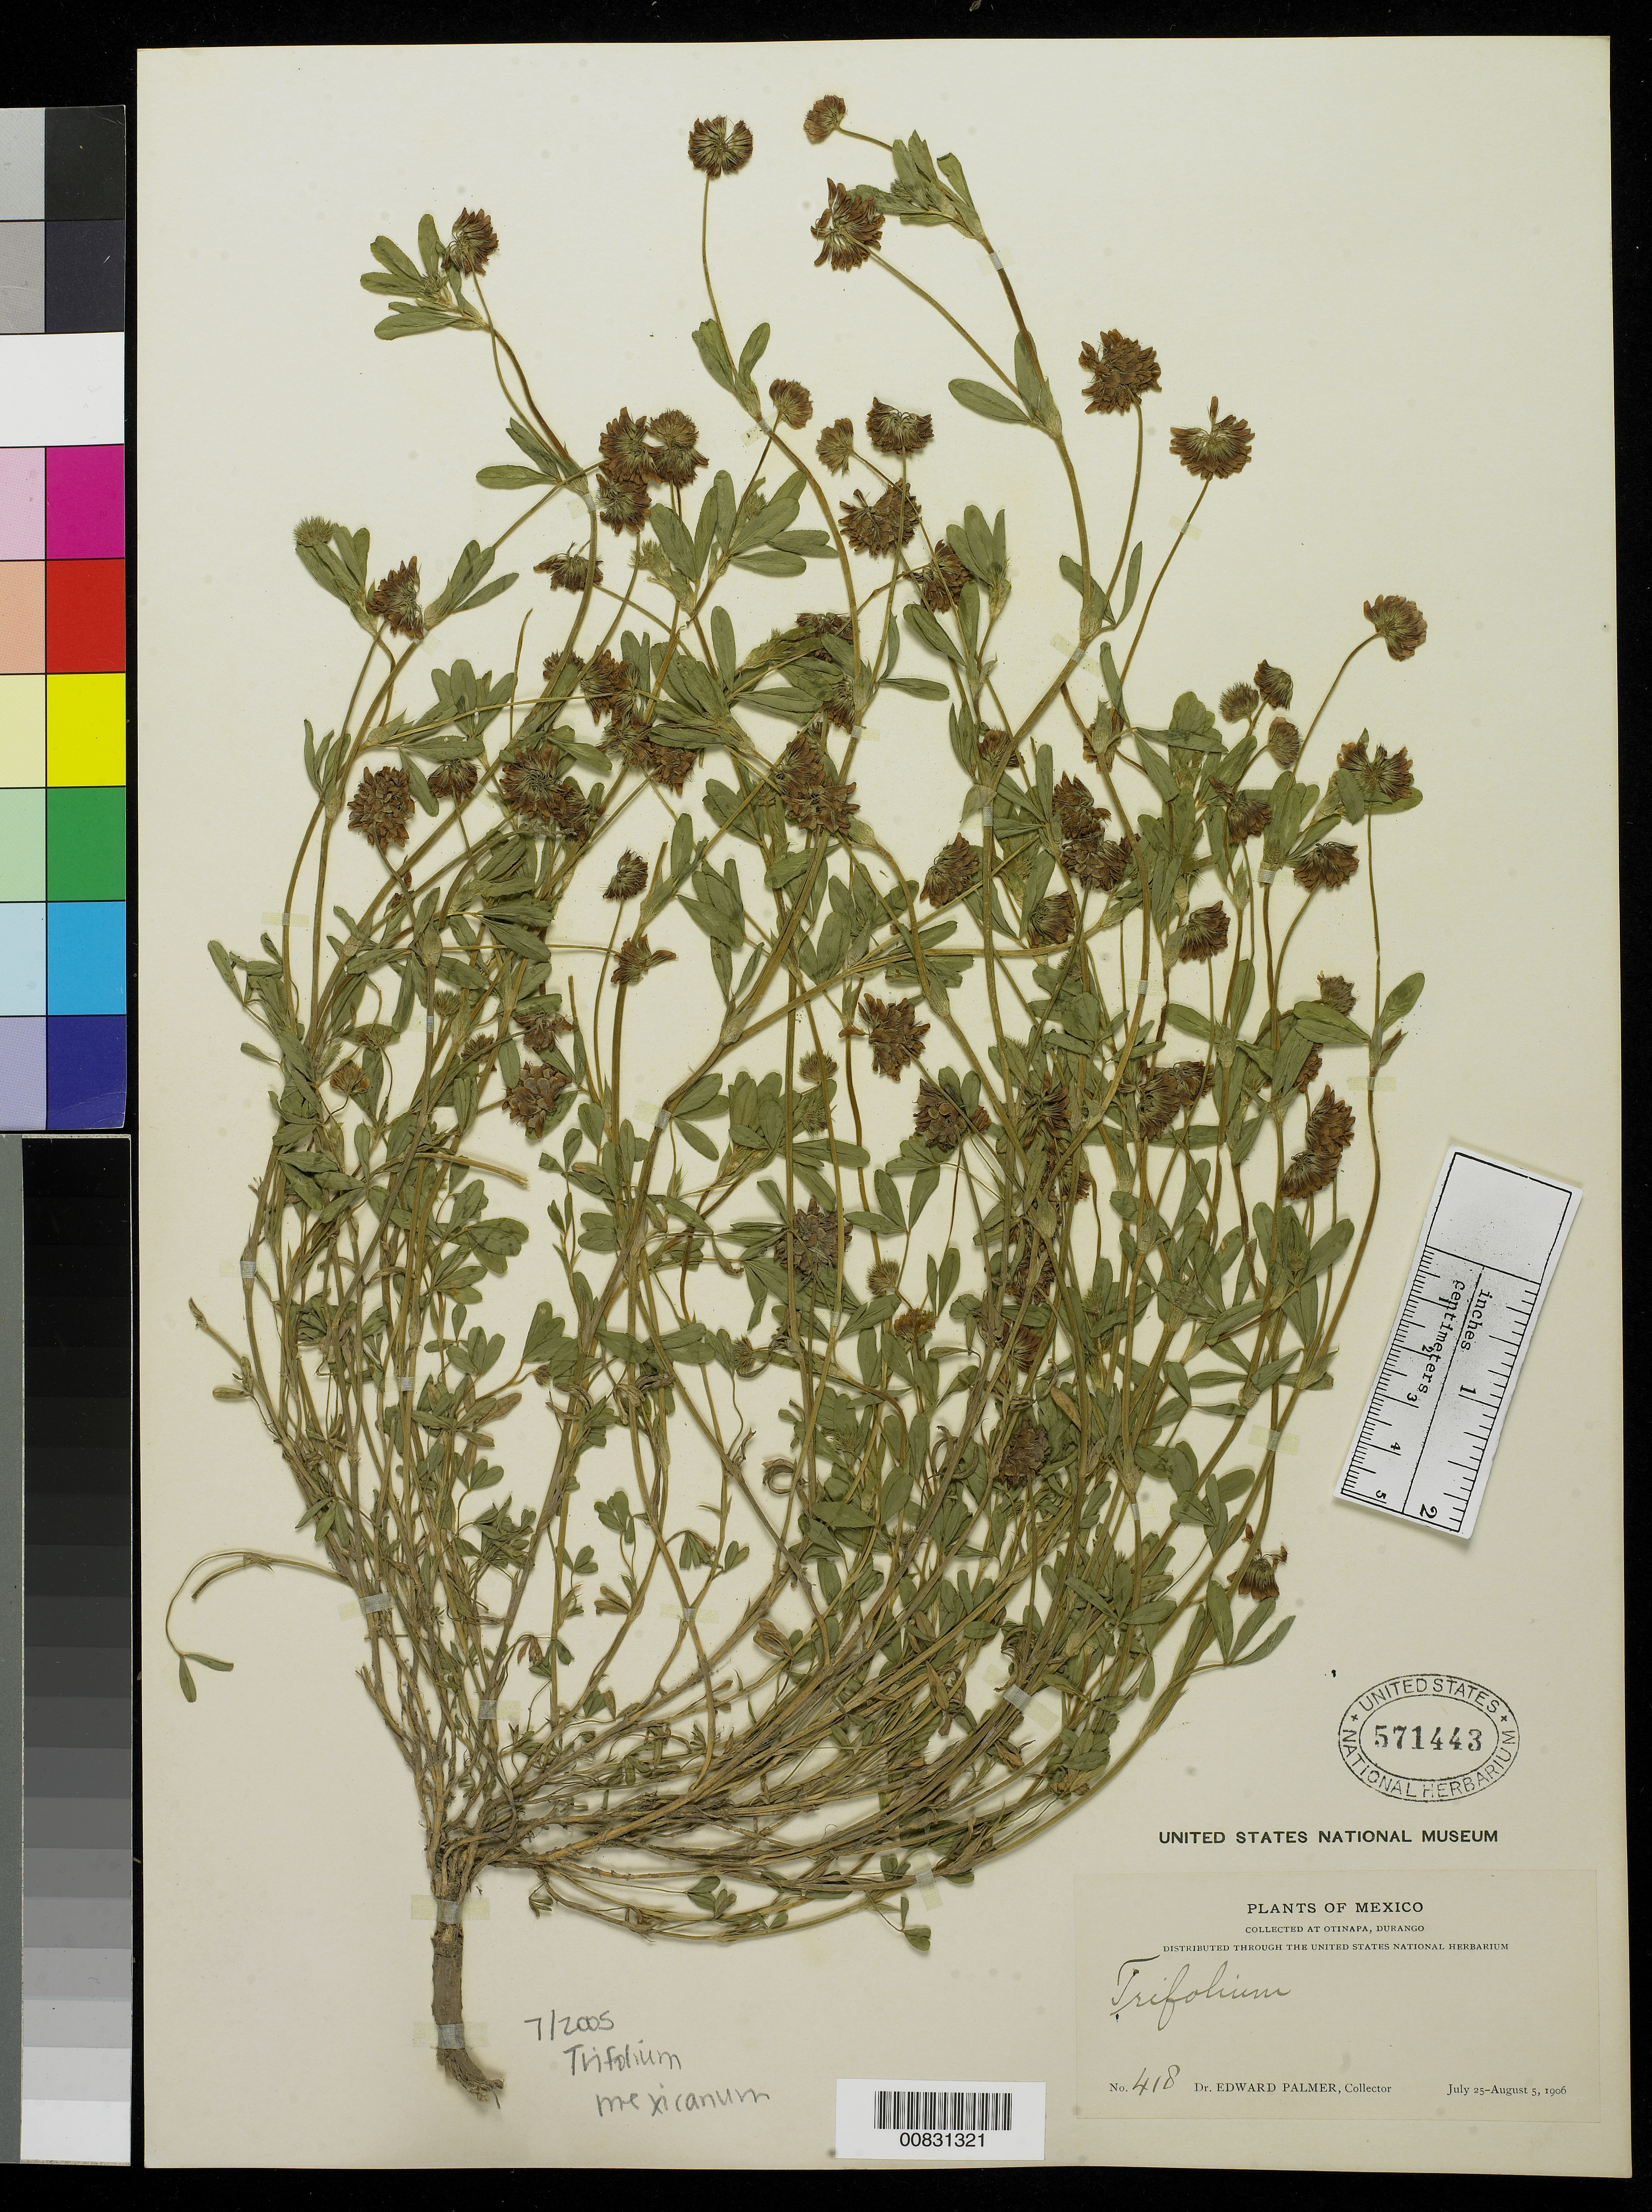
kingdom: Plantae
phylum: Tracheophyta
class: Magnoliopsida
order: Fabales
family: Fabaceae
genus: Trifolium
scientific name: Trifolium mexicanum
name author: Hemsl.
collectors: E. Palmer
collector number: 418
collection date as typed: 25 Jul 1906 to 05 Aug 1906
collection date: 1906-07-25/1906-08-05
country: Mexico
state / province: Durango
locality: Otinapa, Durango.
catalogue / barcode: US 571443